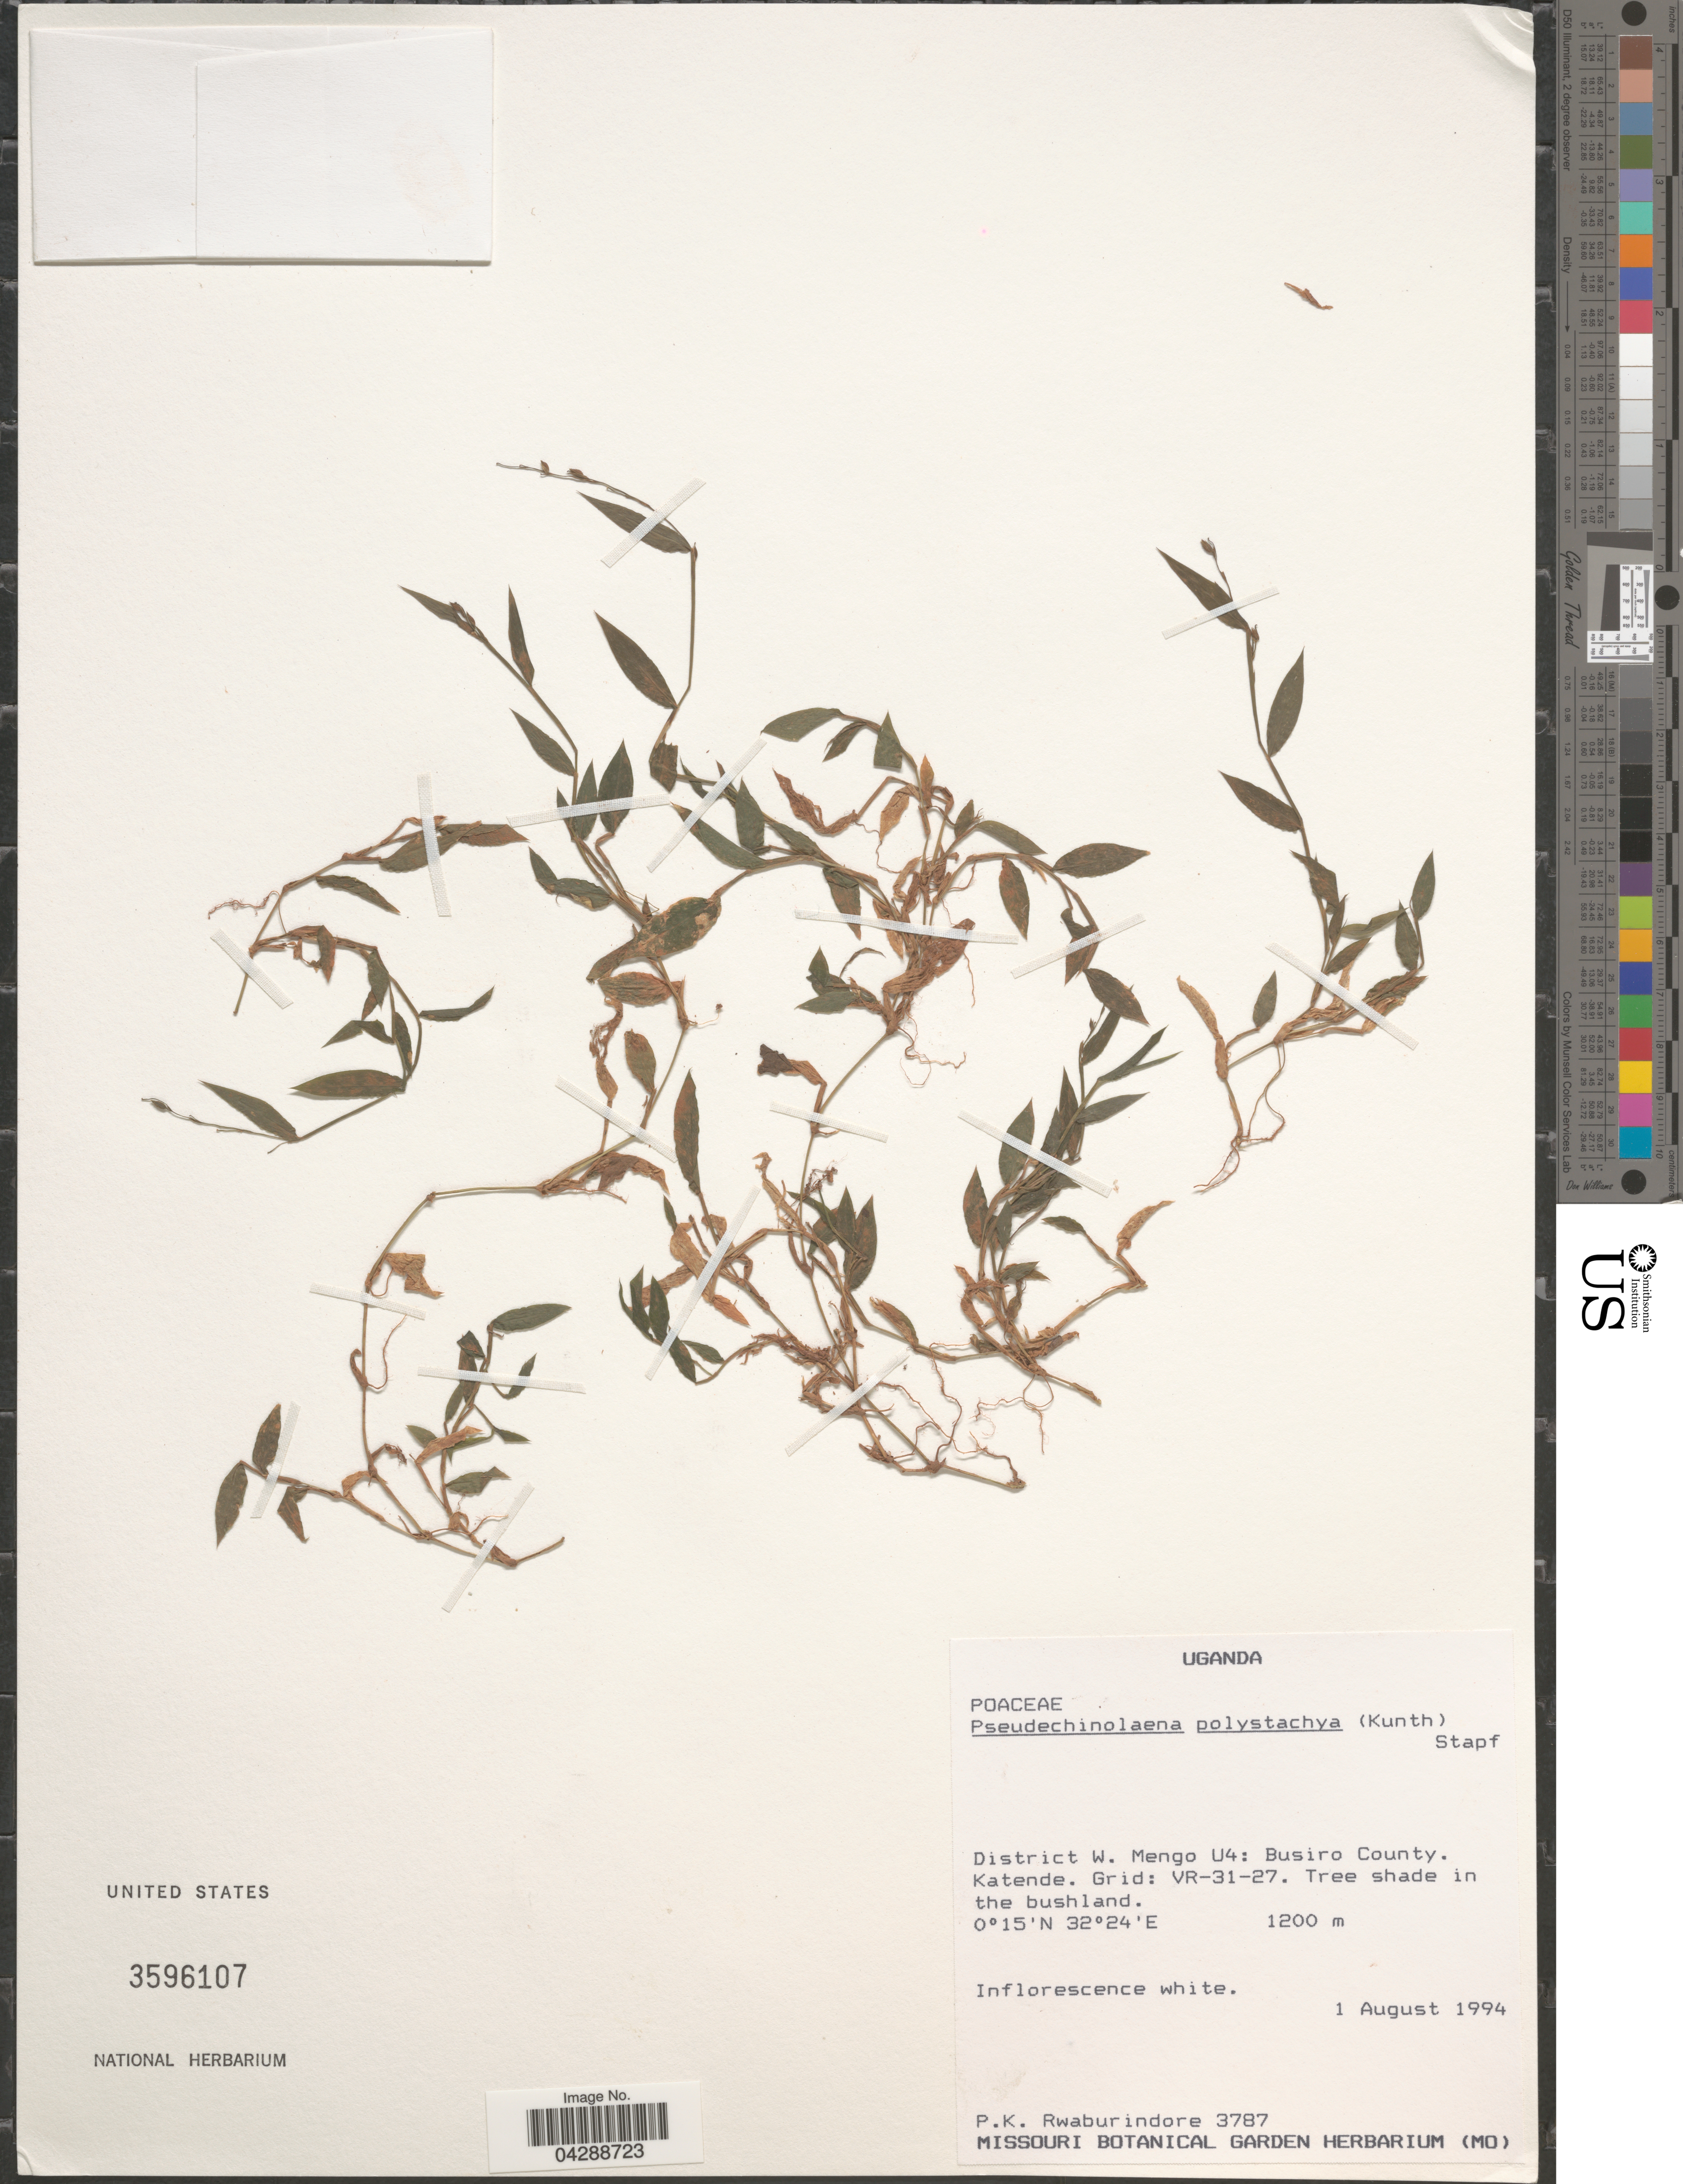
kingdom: Plantae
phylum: Tracheophyta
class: Liliopsida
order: Poales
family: Poaceae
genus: Pseudechinolaena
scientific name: Pseudechinolaena polystachya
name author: (Kunth) Stapf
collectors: P. Rwaburindore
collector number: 3787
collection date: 1994-08-01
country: Uganda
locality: District W. Mengo U4: Busiro County. Katende. Grid: VR-31-27. Tree shade in the bushland.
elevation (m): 1200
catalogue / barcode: US 3596107